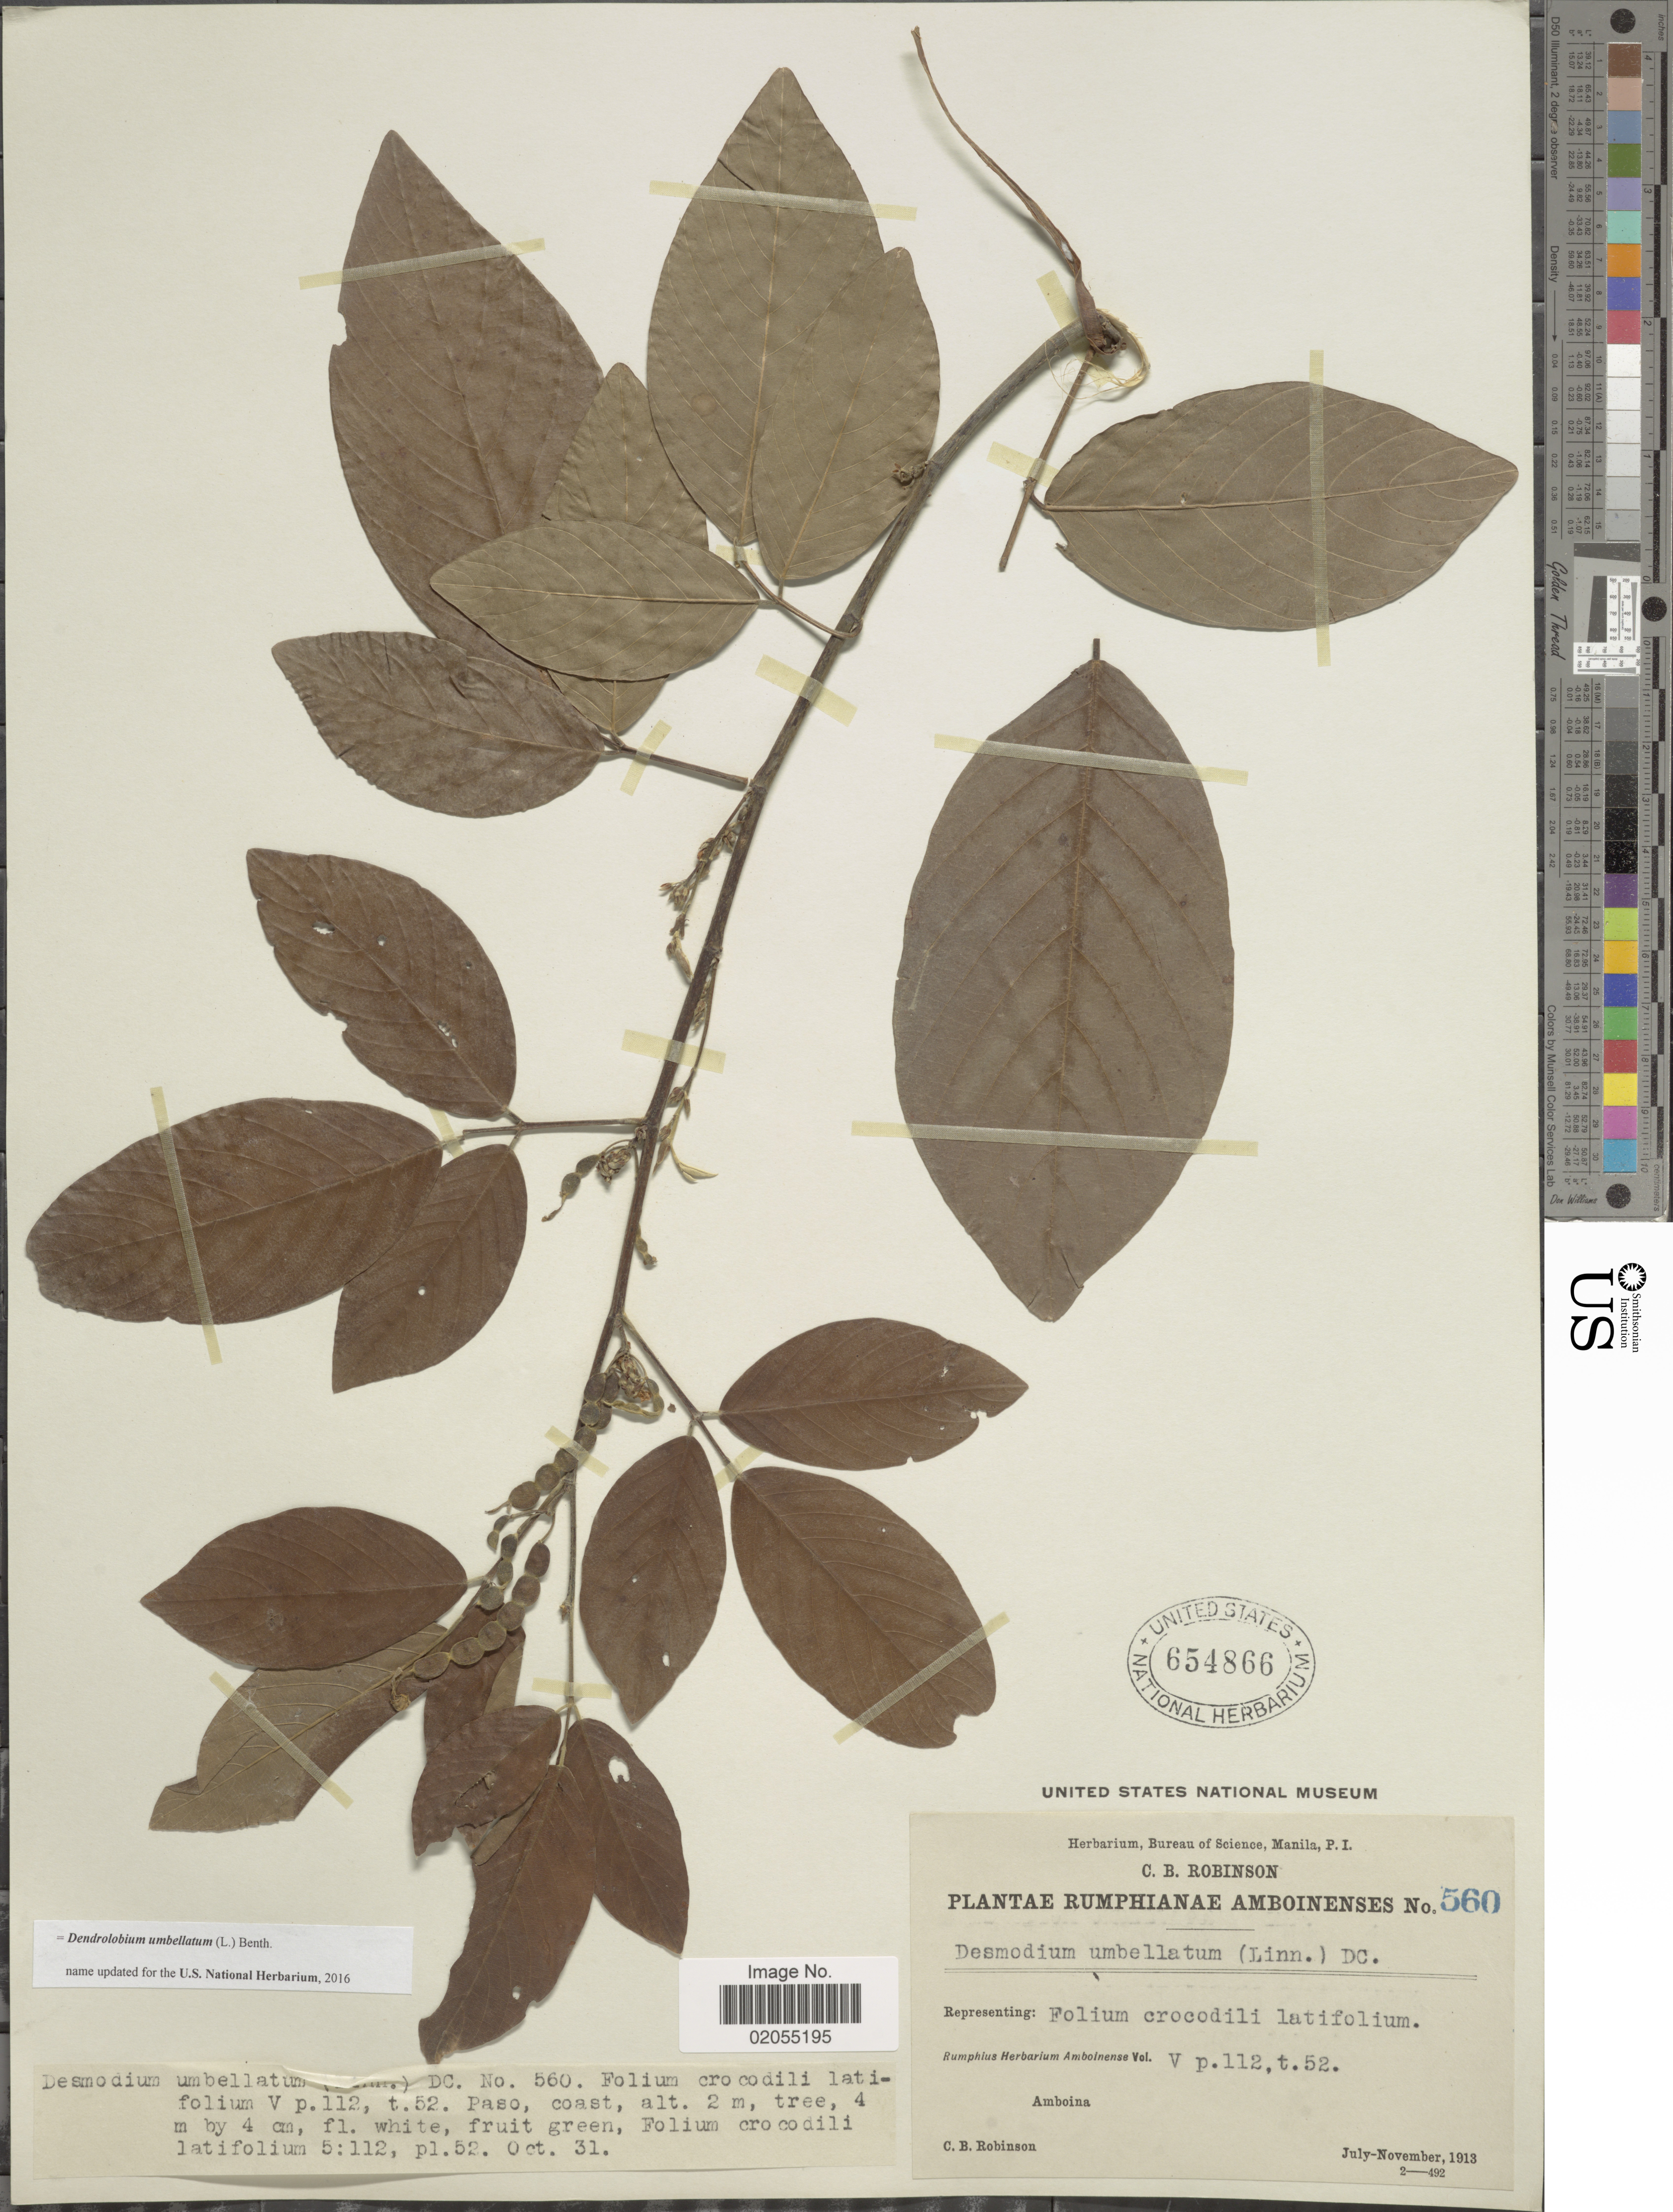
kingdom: Plantae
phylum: Tracheophyta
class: Magnoliopsida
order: Fabales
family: Fabaceae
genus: Dendrolobium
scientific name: Dendrolobium umbellatum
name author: (L.) Benth.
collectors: C. Robinson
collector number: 560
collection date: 1913-10-31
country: Indonesia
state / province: Maluku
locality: Amboina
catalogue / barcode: US 654866